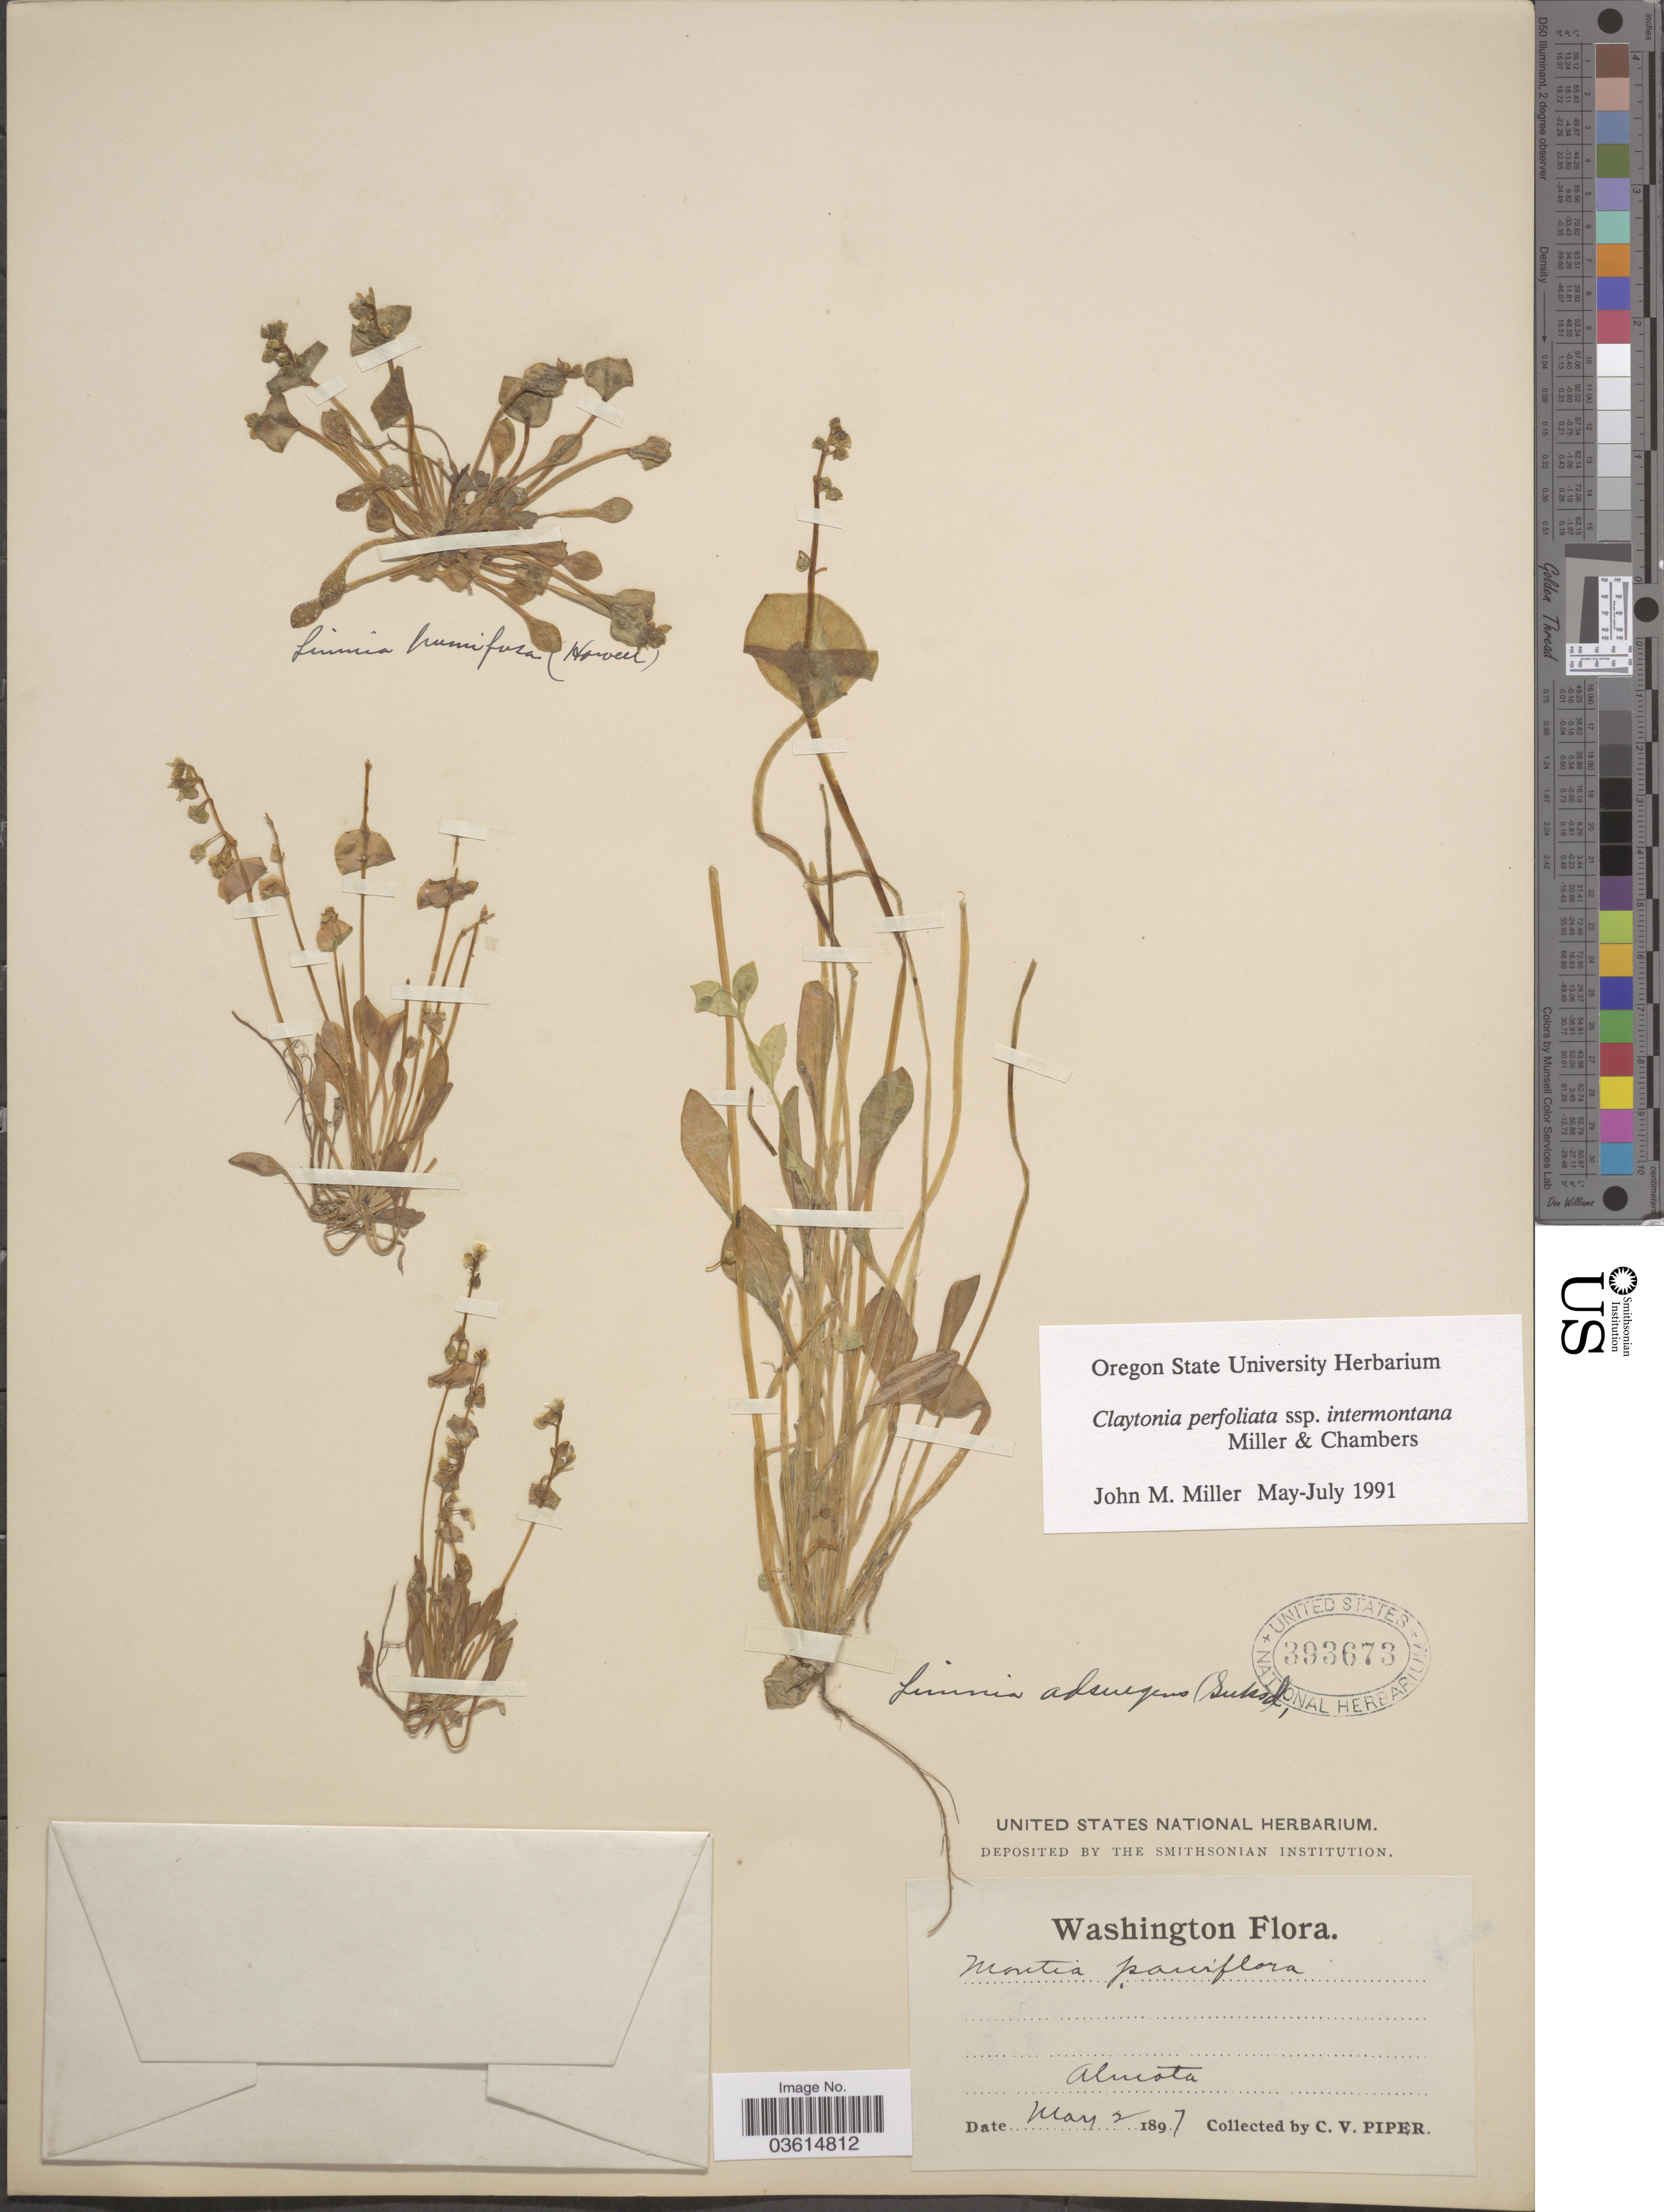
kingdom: Plantae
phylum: Tracheophyta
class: Magnoliopsida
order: Caryophyllales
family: Montiaceae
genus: Claytonia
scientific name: Claytonia perfoliata subsp. intermontana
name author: Mill. & Chambers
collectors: C. V. Piper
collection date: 1897-05-02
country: United States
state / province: Washington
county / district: Whitman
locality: Almota.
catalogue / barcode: US 393673